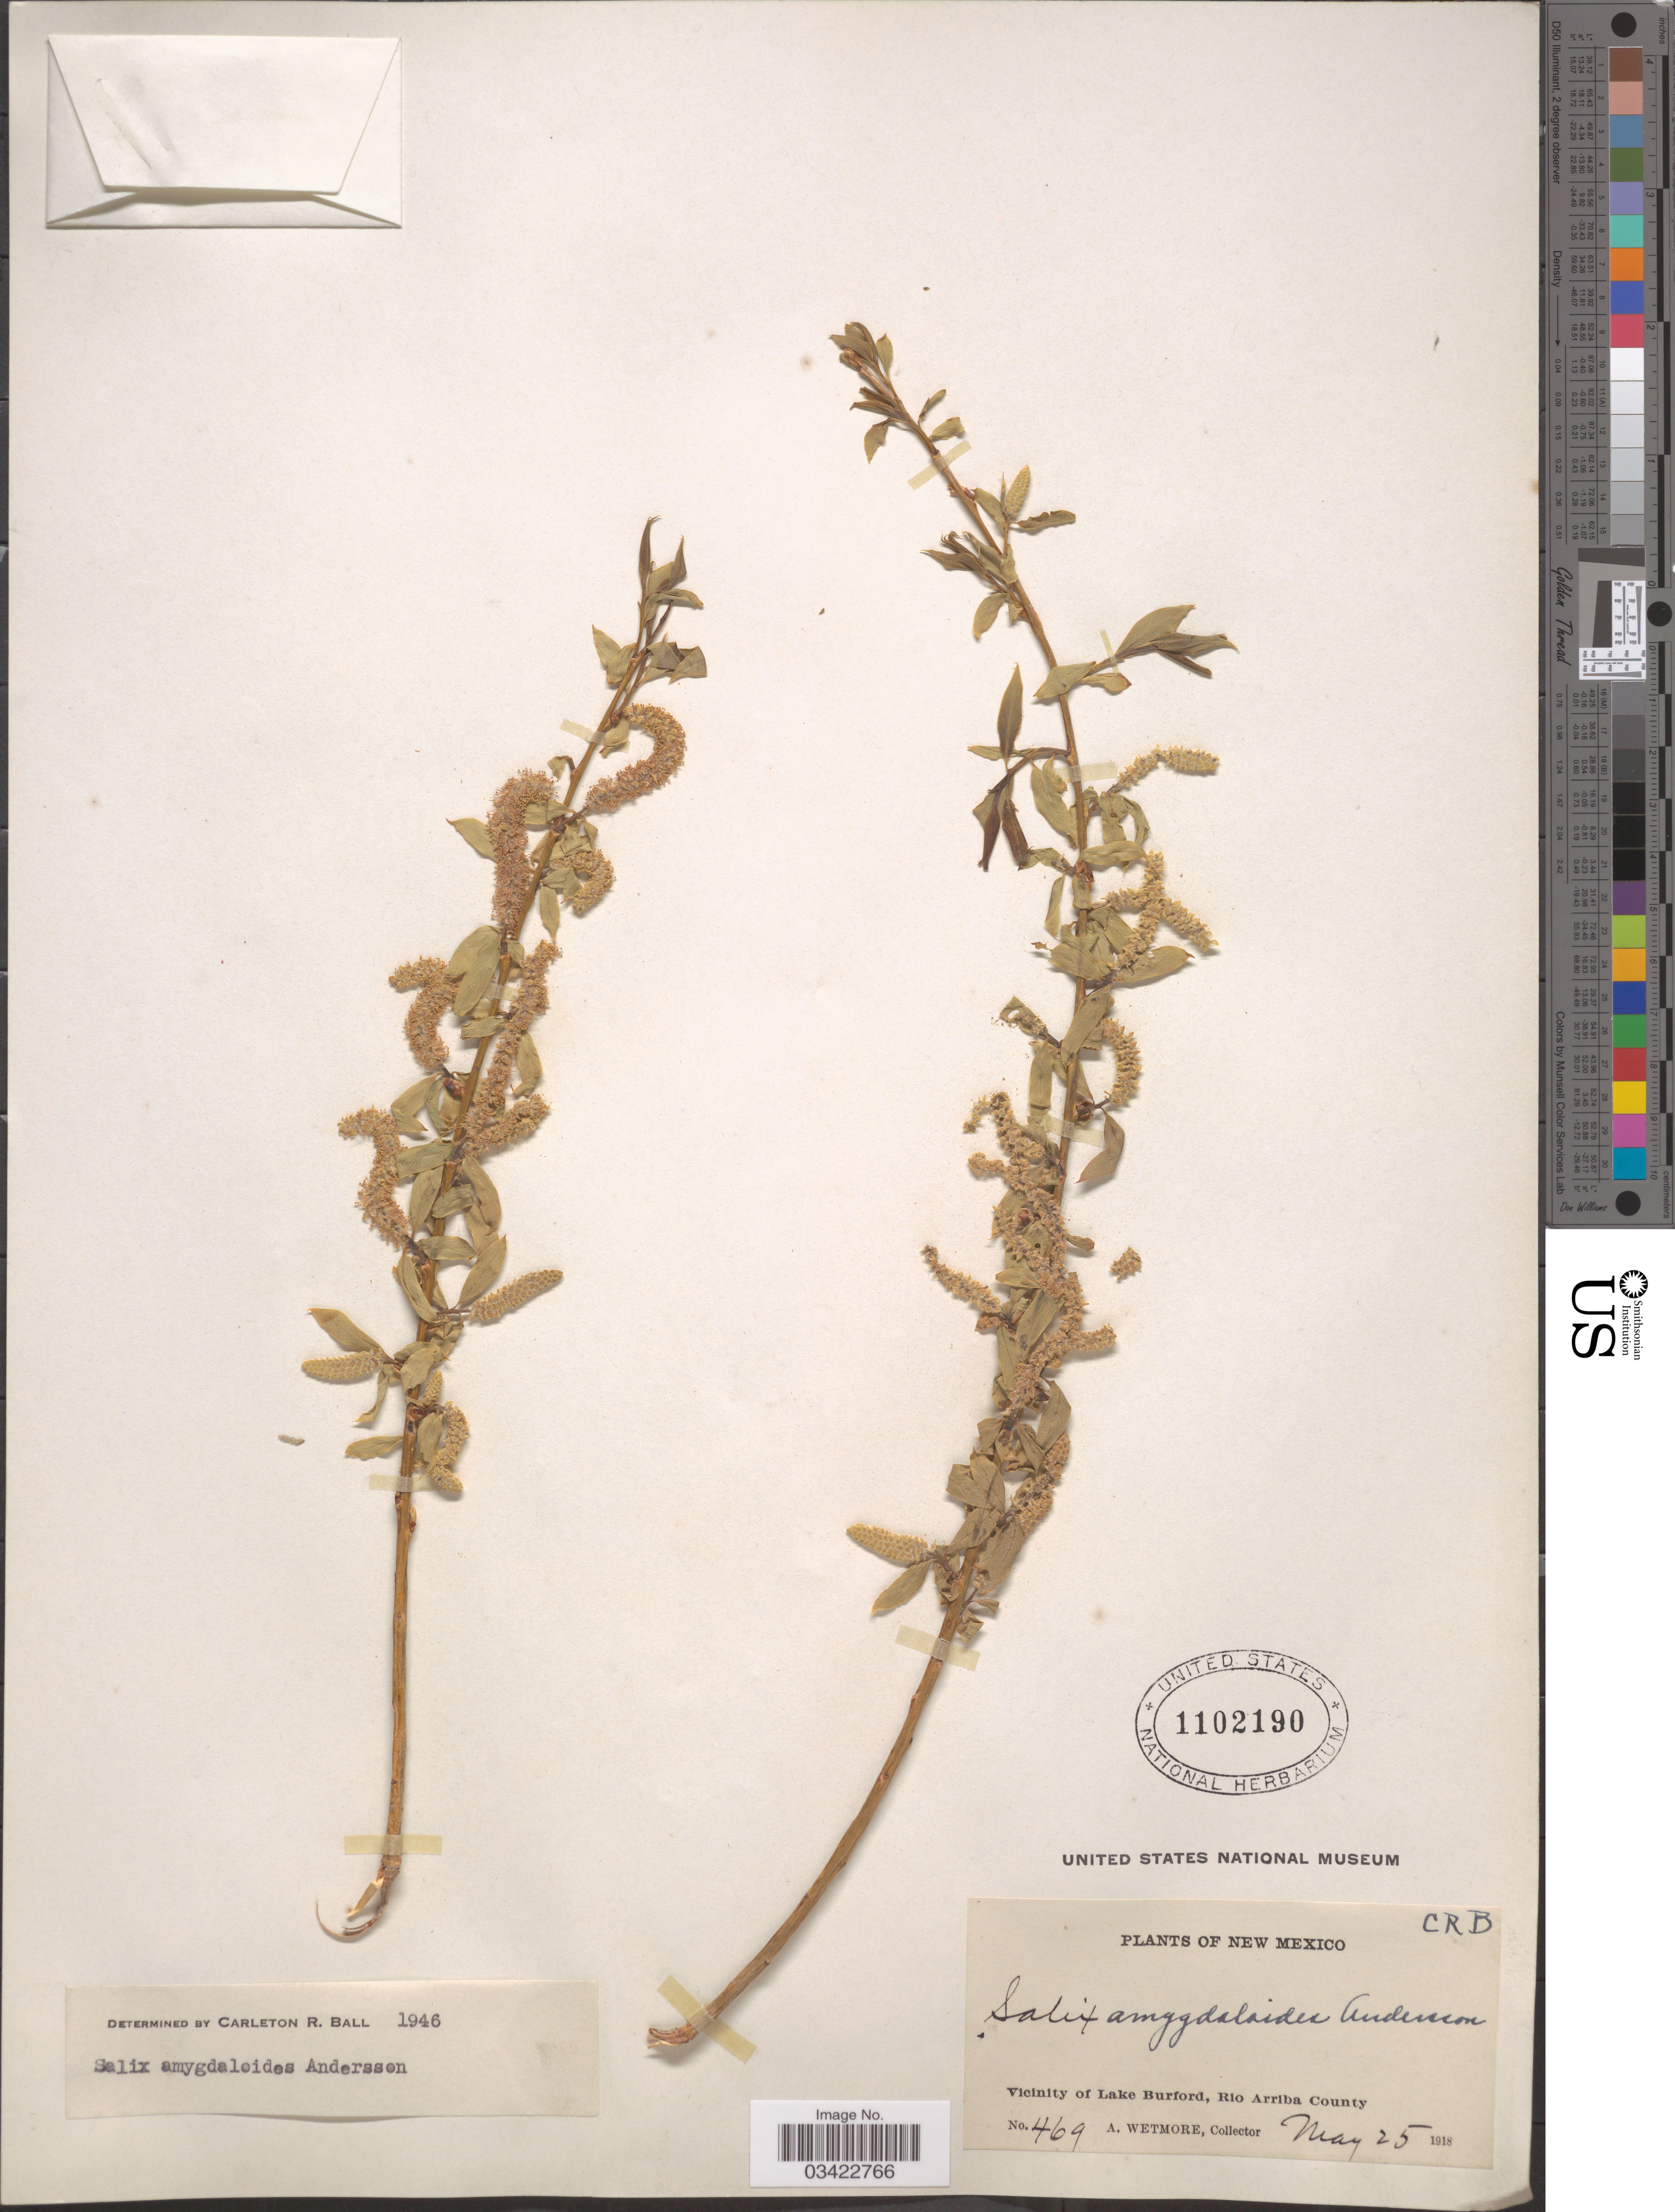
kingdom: Plantae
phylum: Tracheophyta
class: Magnoliopsida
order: Malpighiales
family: Salicaceae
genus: Salix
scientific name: Salix amygdaloides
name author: Andersson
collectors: A. Wetmore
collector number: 469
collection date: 1918-05-25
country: United States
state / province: New Mexico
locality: Vicinity of Lake Burford, Rio Arriba County.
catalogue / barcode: US 1102190